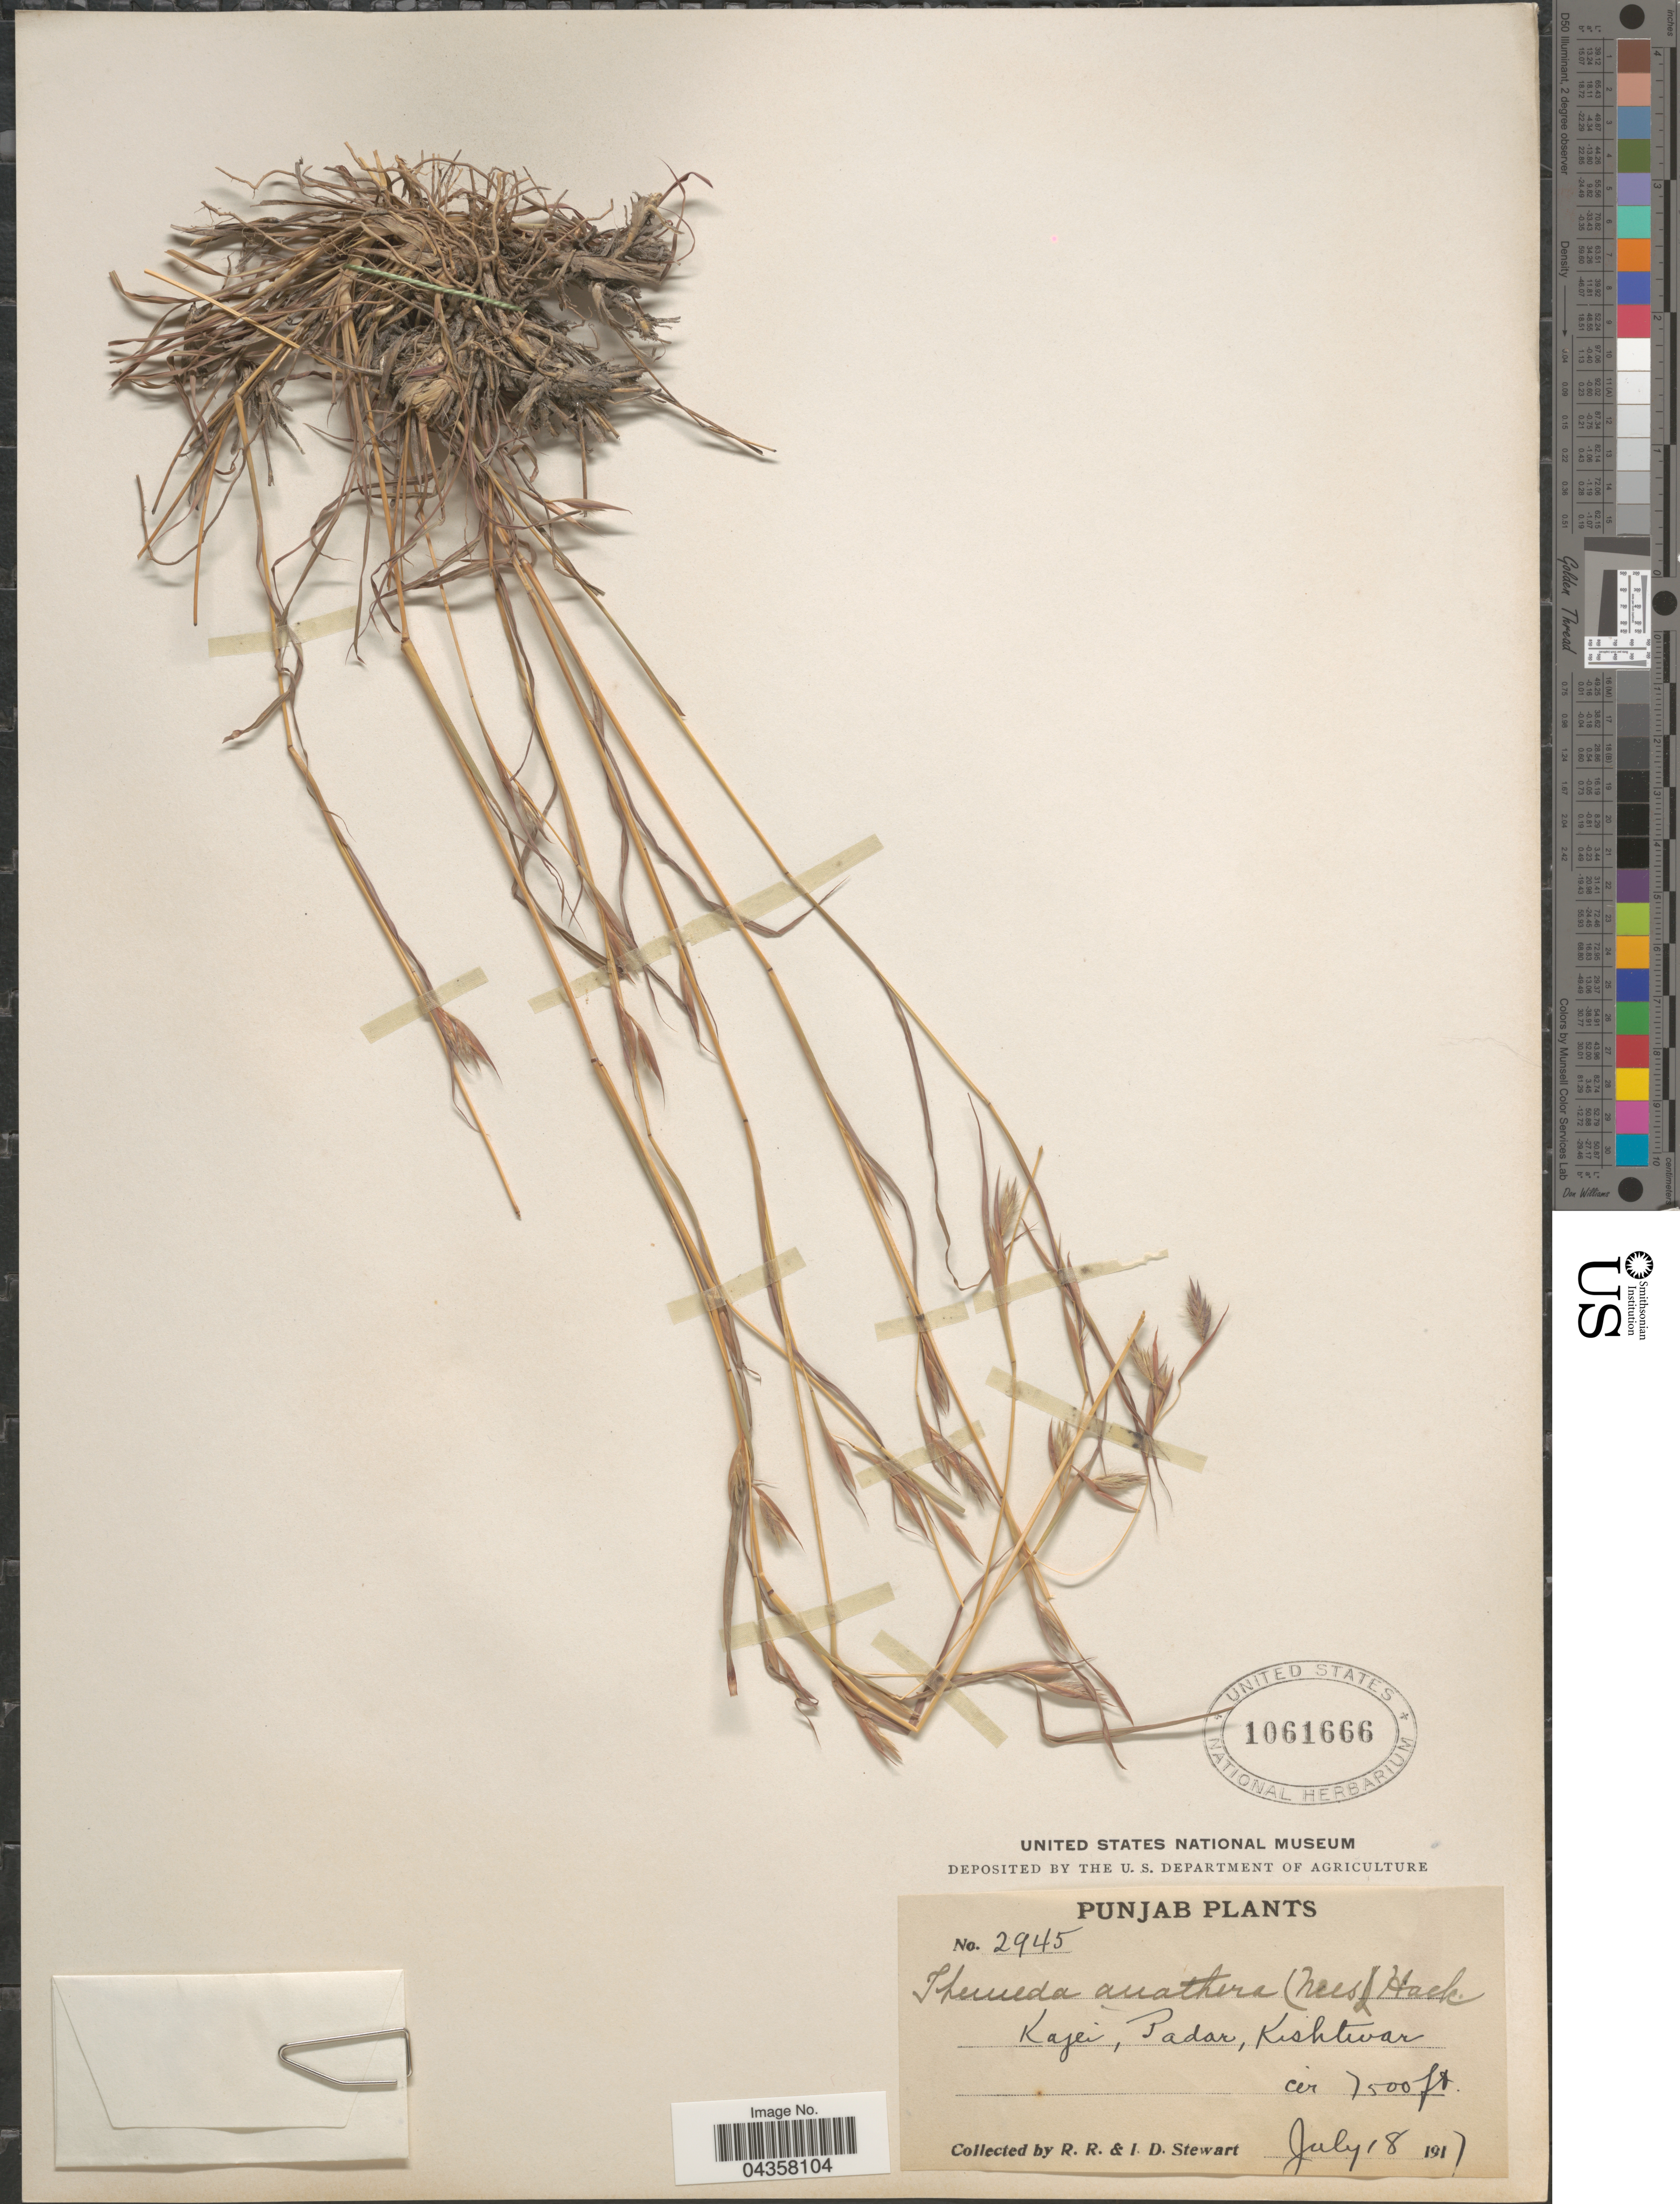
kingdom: Plantae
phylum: Tracheophyta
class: Liliopsida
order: Poales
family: Poaceae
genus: Themeda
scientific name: Themeda anathera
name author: (Nees) Hack.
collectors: R. Stewart & I. Stewart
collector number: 2945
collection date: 1917-07-18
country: India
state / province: Jammu and Kashmir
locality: Kajei, Padar, Kishtwar.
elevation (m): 2286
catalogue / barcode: US 1061666